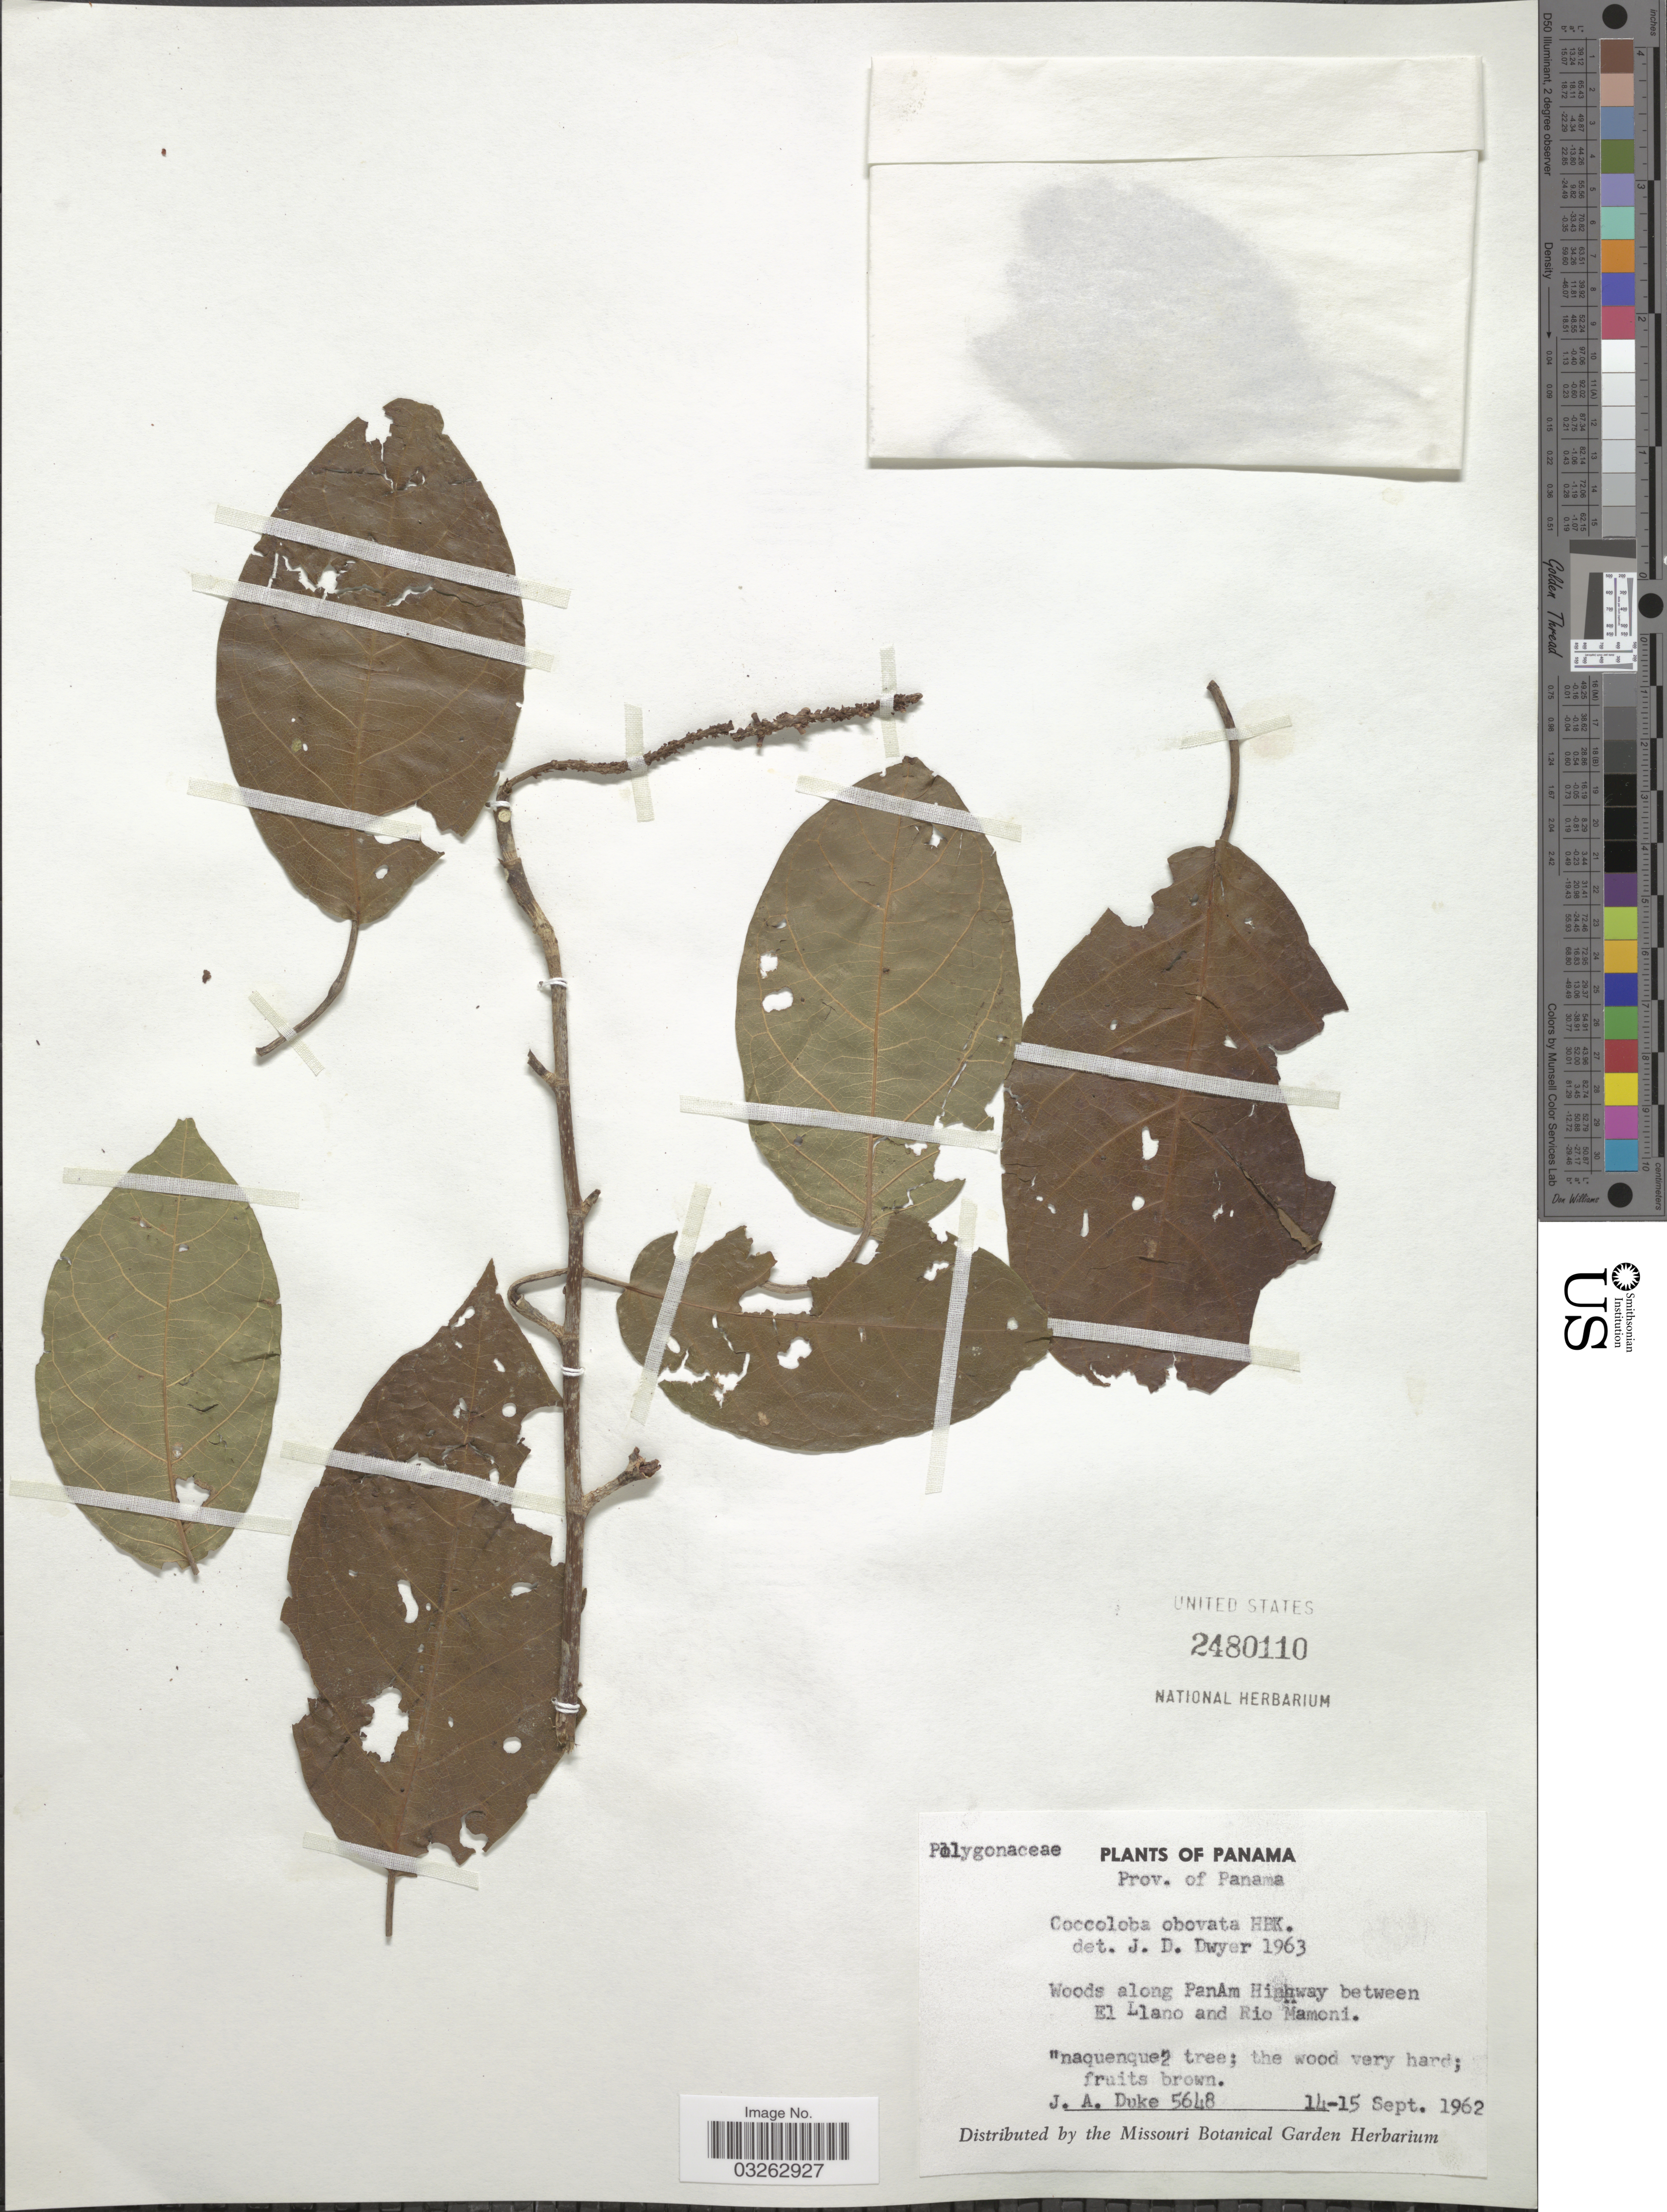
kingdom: Plantae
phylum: Tracheophyta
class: Magnoliopsida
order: Caryophyllales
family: Polygonaceae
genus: Coccoloba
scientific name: Coccoloba obovata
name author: Kunth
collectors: J. A. Duke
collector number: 5648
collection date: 1962-09-14/1962-09-15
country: Panama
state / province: Panamá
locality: Woods along PanAm Highway between El Llano and Rio Mamoni.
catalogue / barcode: US 2480110